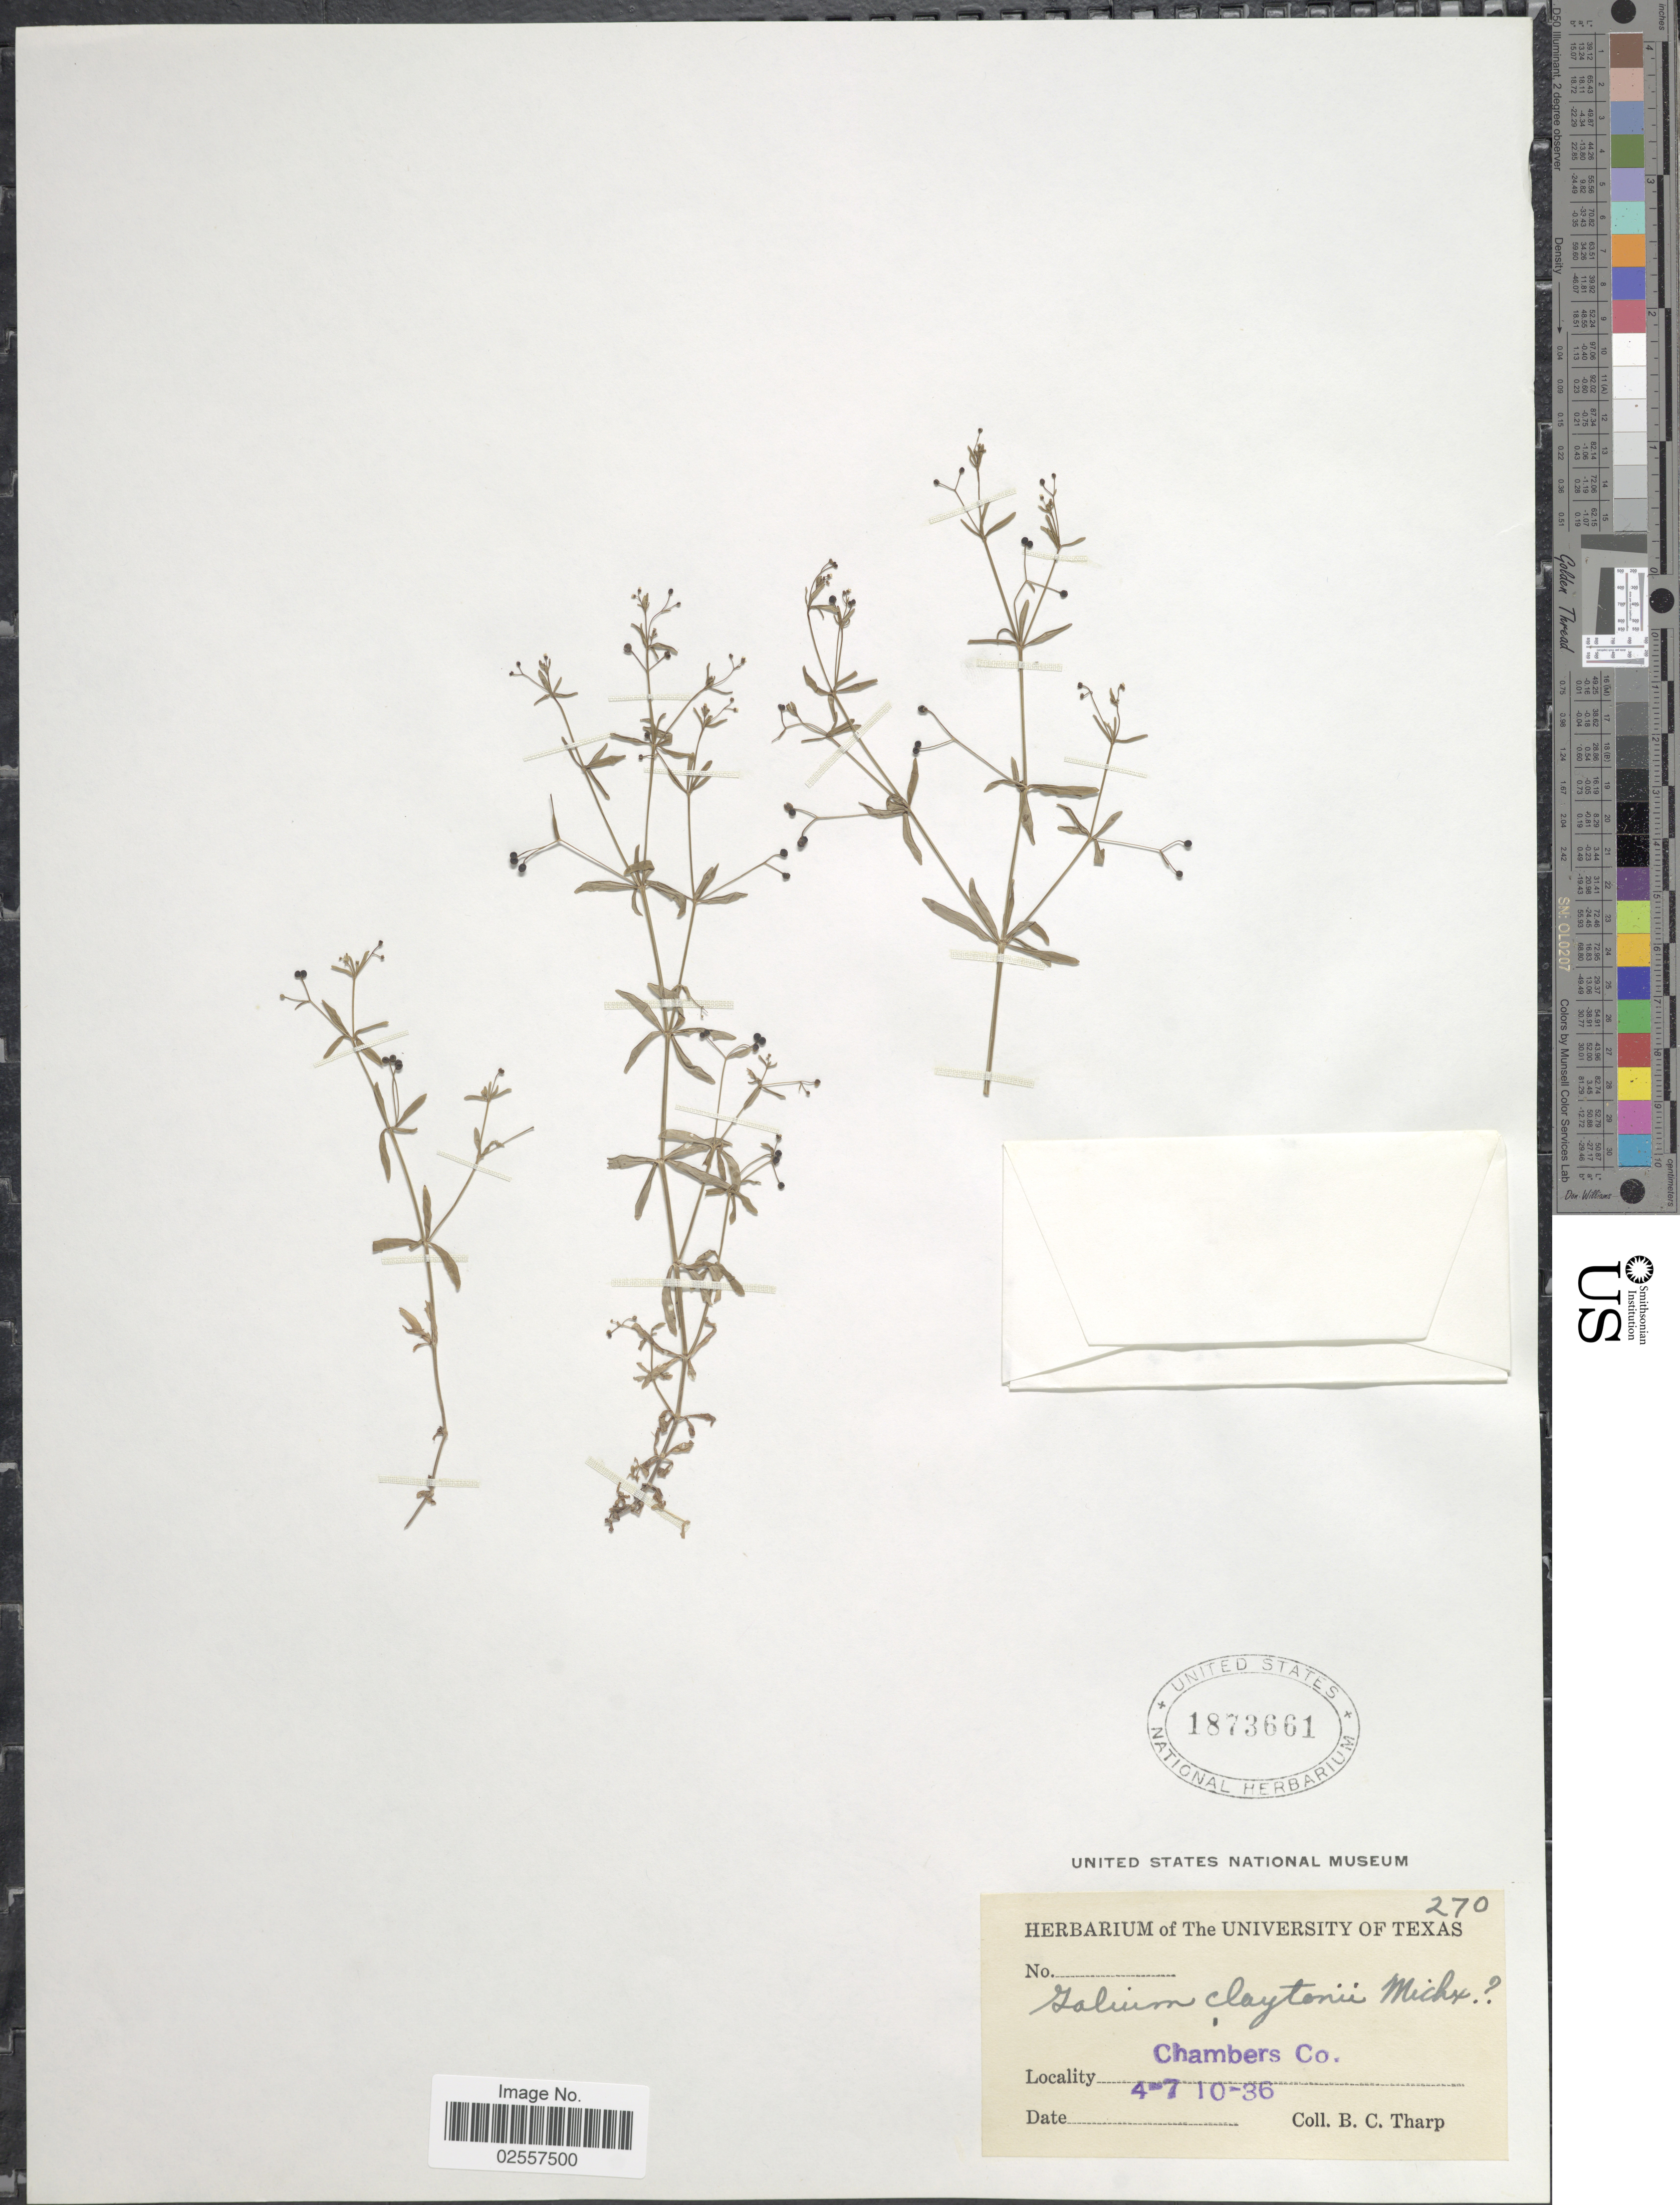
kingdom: Plantae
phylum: Tracheophyta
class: Magnoliopsida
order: Gentianales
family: Rubiaceae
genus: Galium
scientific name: Galium claytoni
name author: Michx.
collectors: B. C. Tharp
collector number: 270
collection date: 1936-10-04/1936-10-07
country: United States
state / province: Texas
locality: Chambers Co.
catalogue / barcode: US 1873661